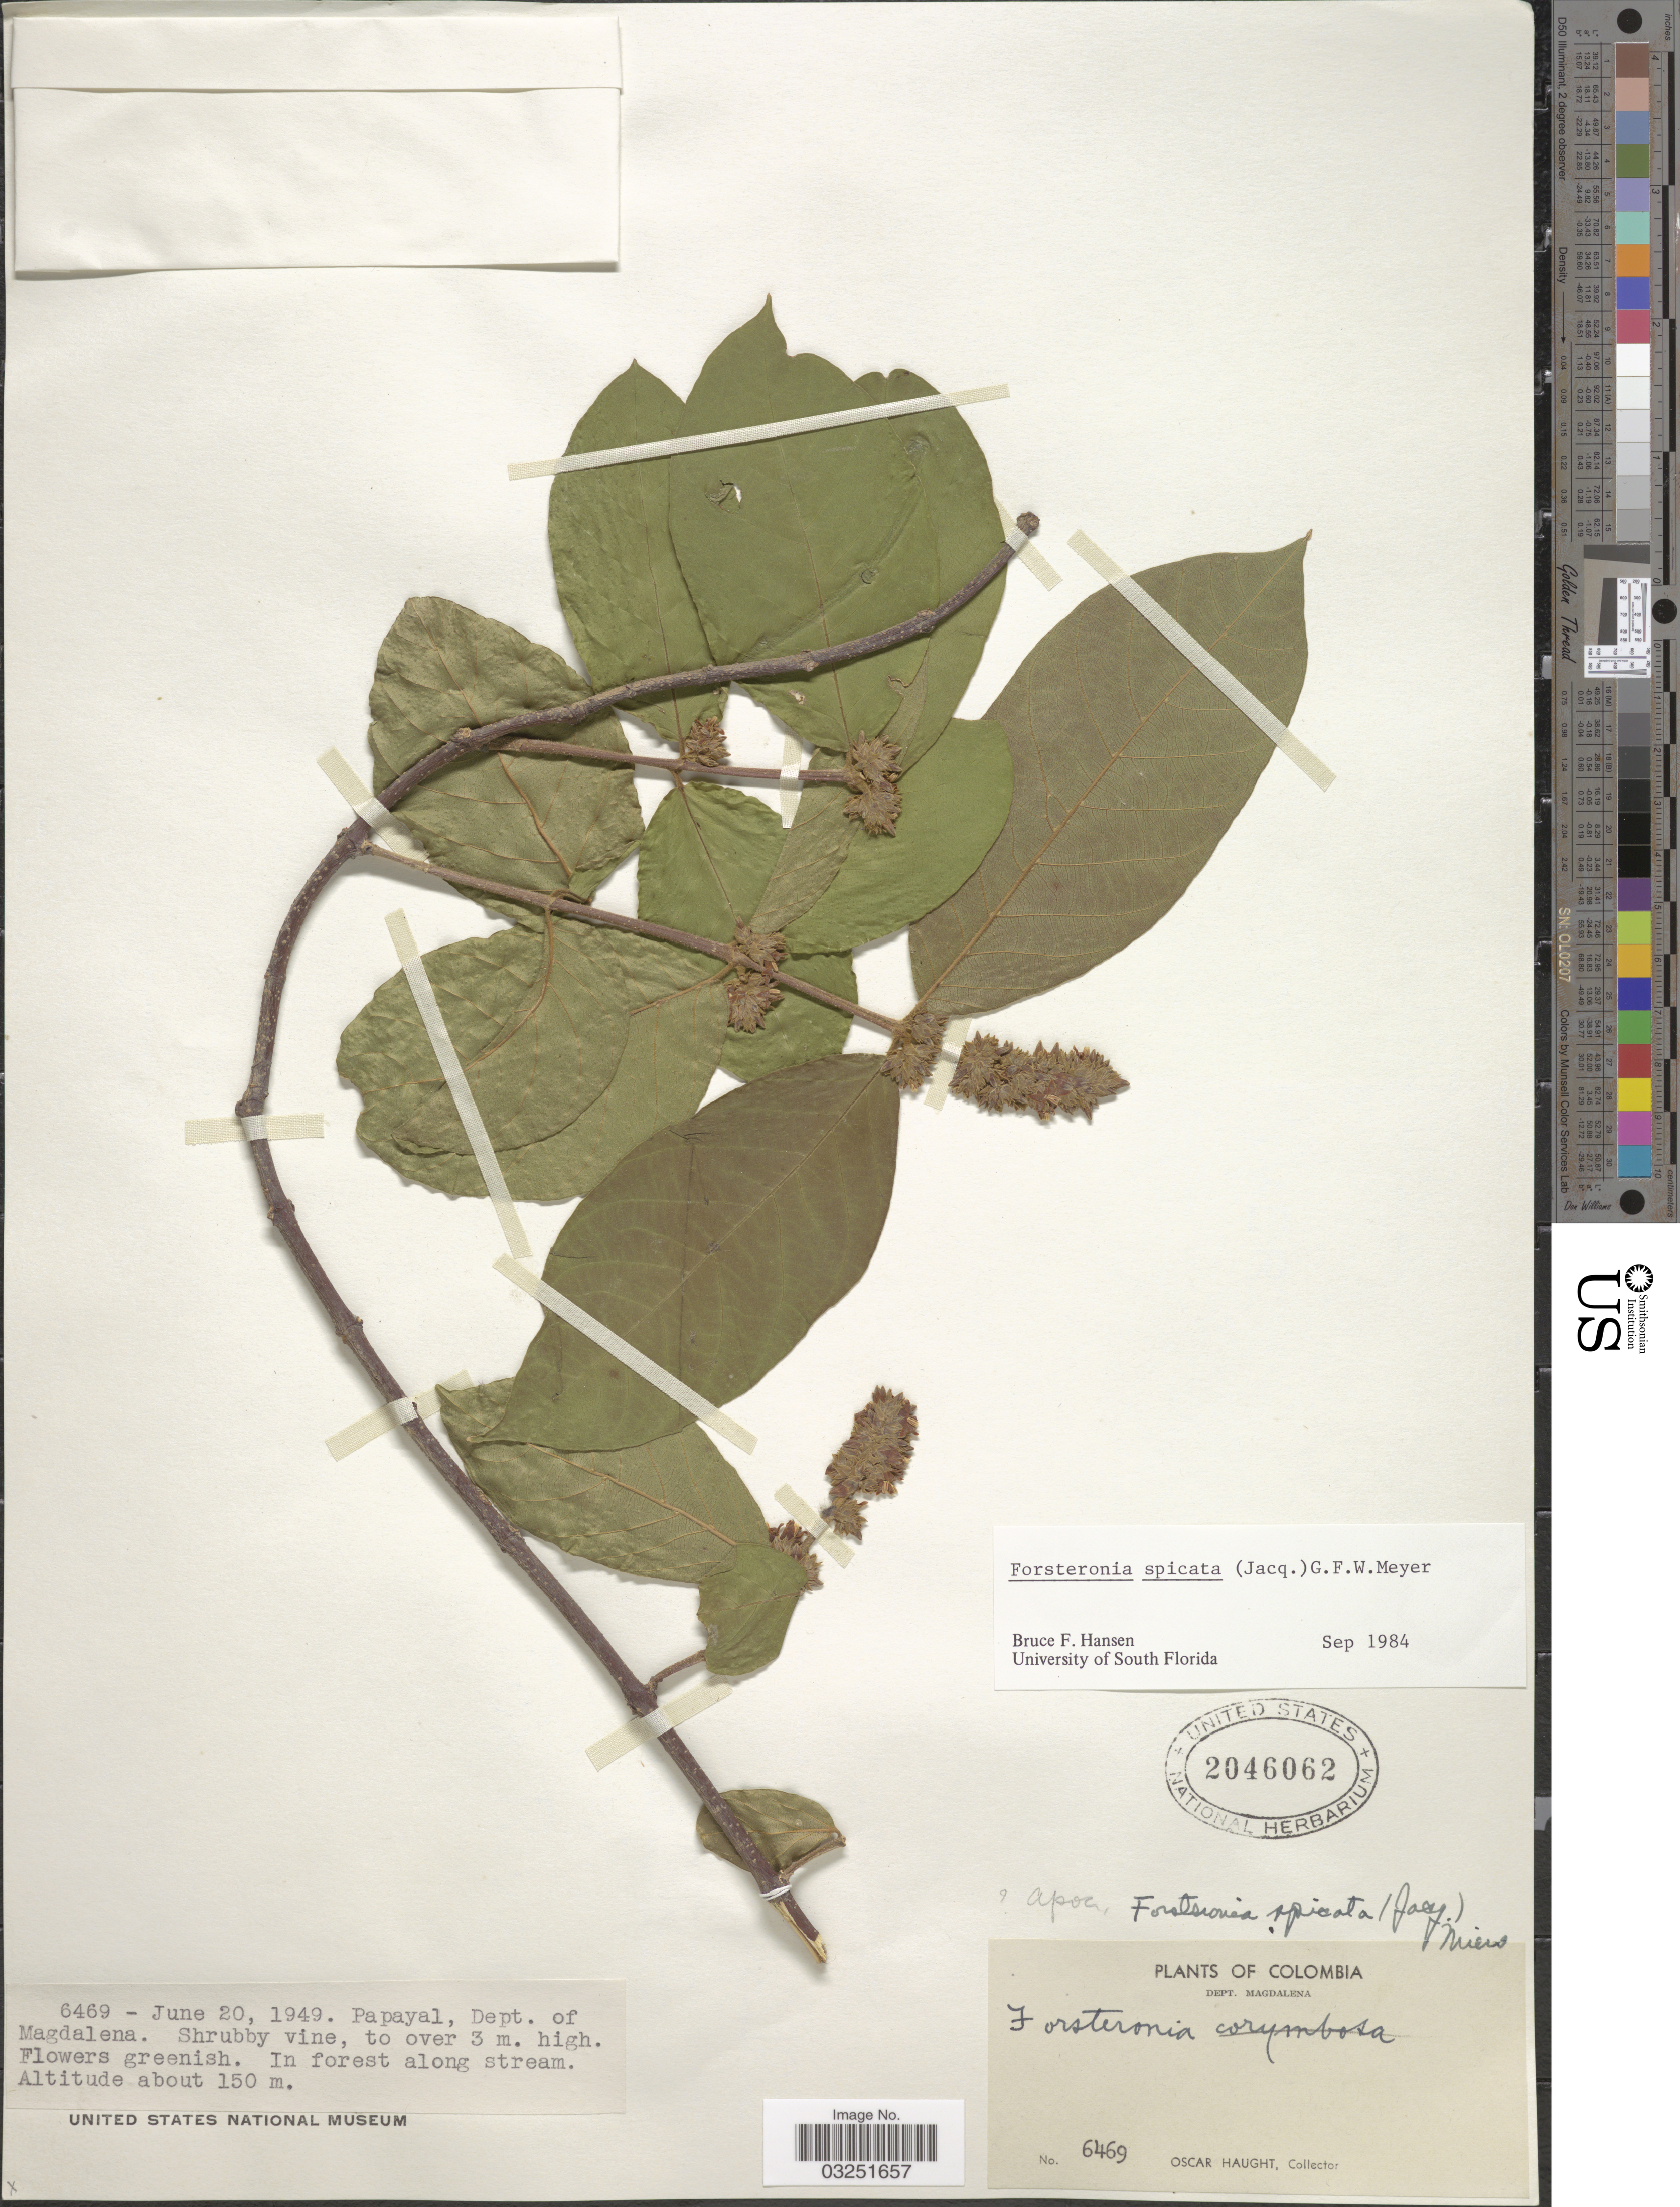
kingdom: Plantae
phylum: Tracheophyta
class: Magnoliopsida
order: Gentianales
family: Apocynaceae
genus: Forsteronia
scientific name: Forsteronia spicata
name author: (Jacq.) G. Mey.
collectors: O. Haught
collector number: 6469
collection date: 1949-06-20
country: Colombia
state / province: Magdalena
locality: Papayal, Dept. of Magdalena, In forest along stream.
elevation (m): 150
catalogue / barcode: US 2046062